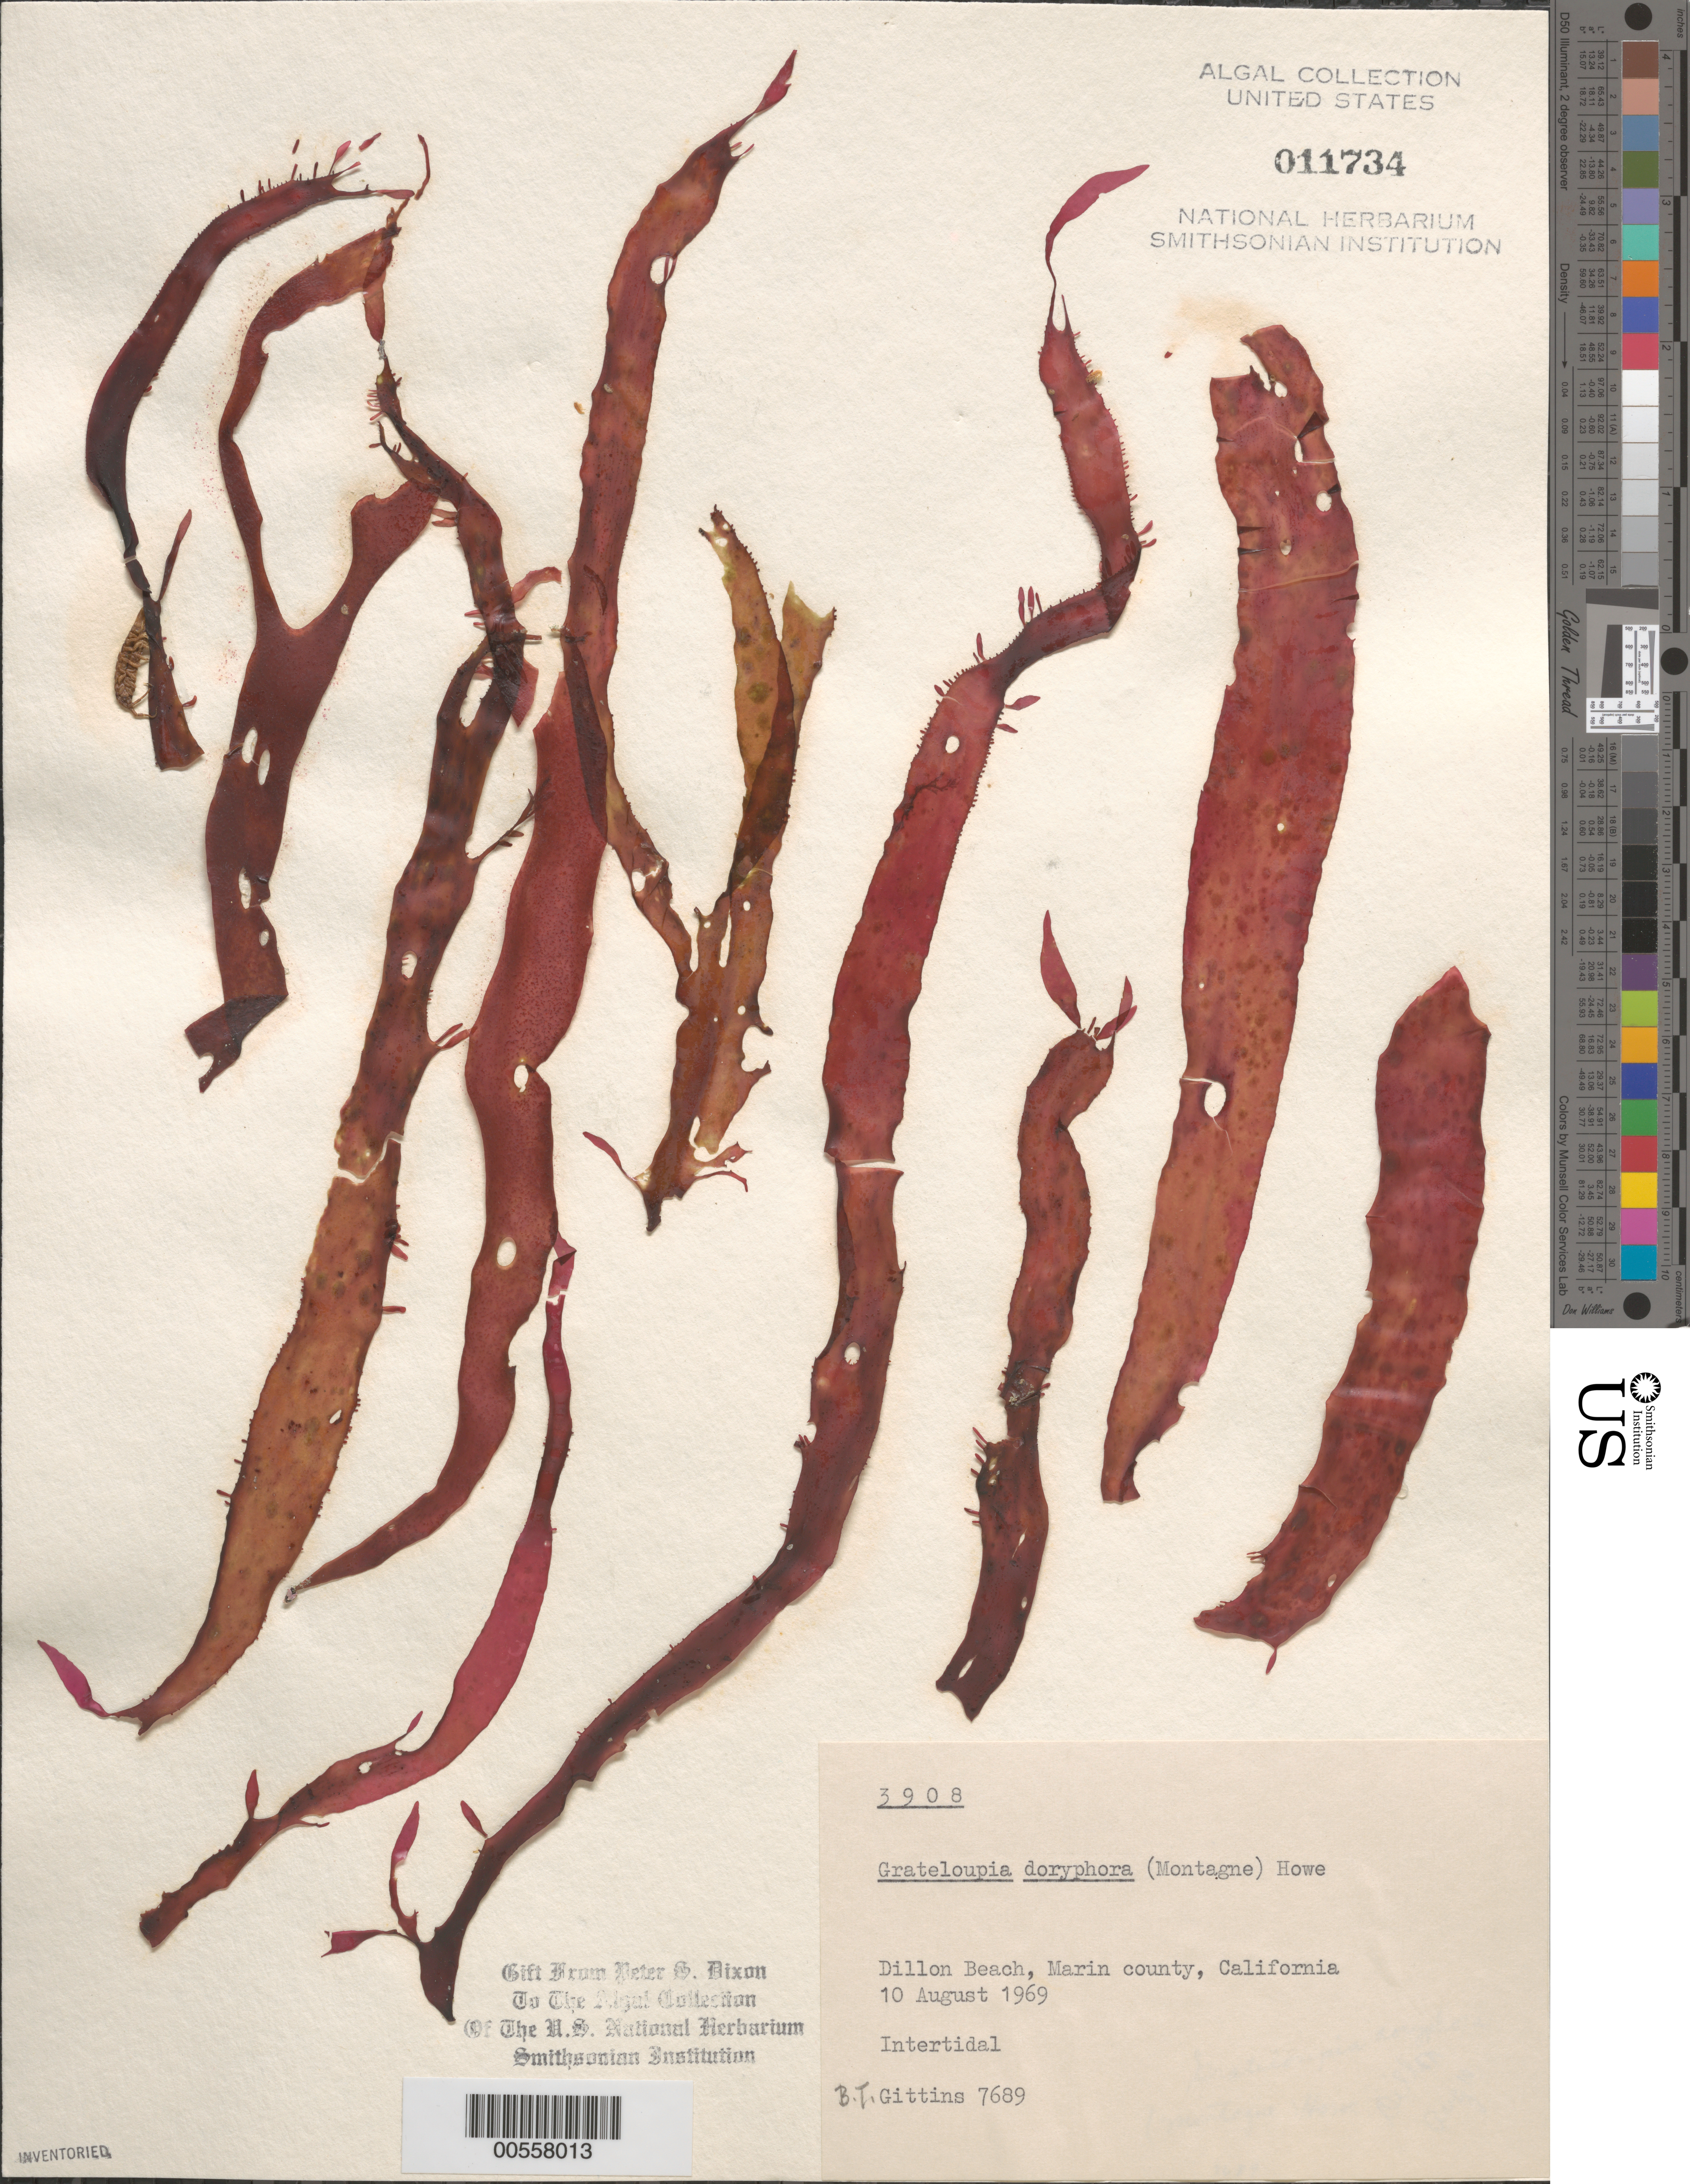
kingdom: Plantae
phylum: Rhodophyta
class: Florideophyceae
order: Halymeniales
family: Halymeniaceae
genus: Grateloupia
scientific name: Grateloupia doryphora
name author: (Mont.) Howe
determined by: Dixon, P. S.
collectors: B. Gittins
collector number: BTG 7689 & PSD 3908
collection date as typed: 10 Aug 1969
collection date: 1969-08-10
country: United States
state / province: California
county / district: Marin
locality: Dillon Beach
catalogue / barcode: US 11734